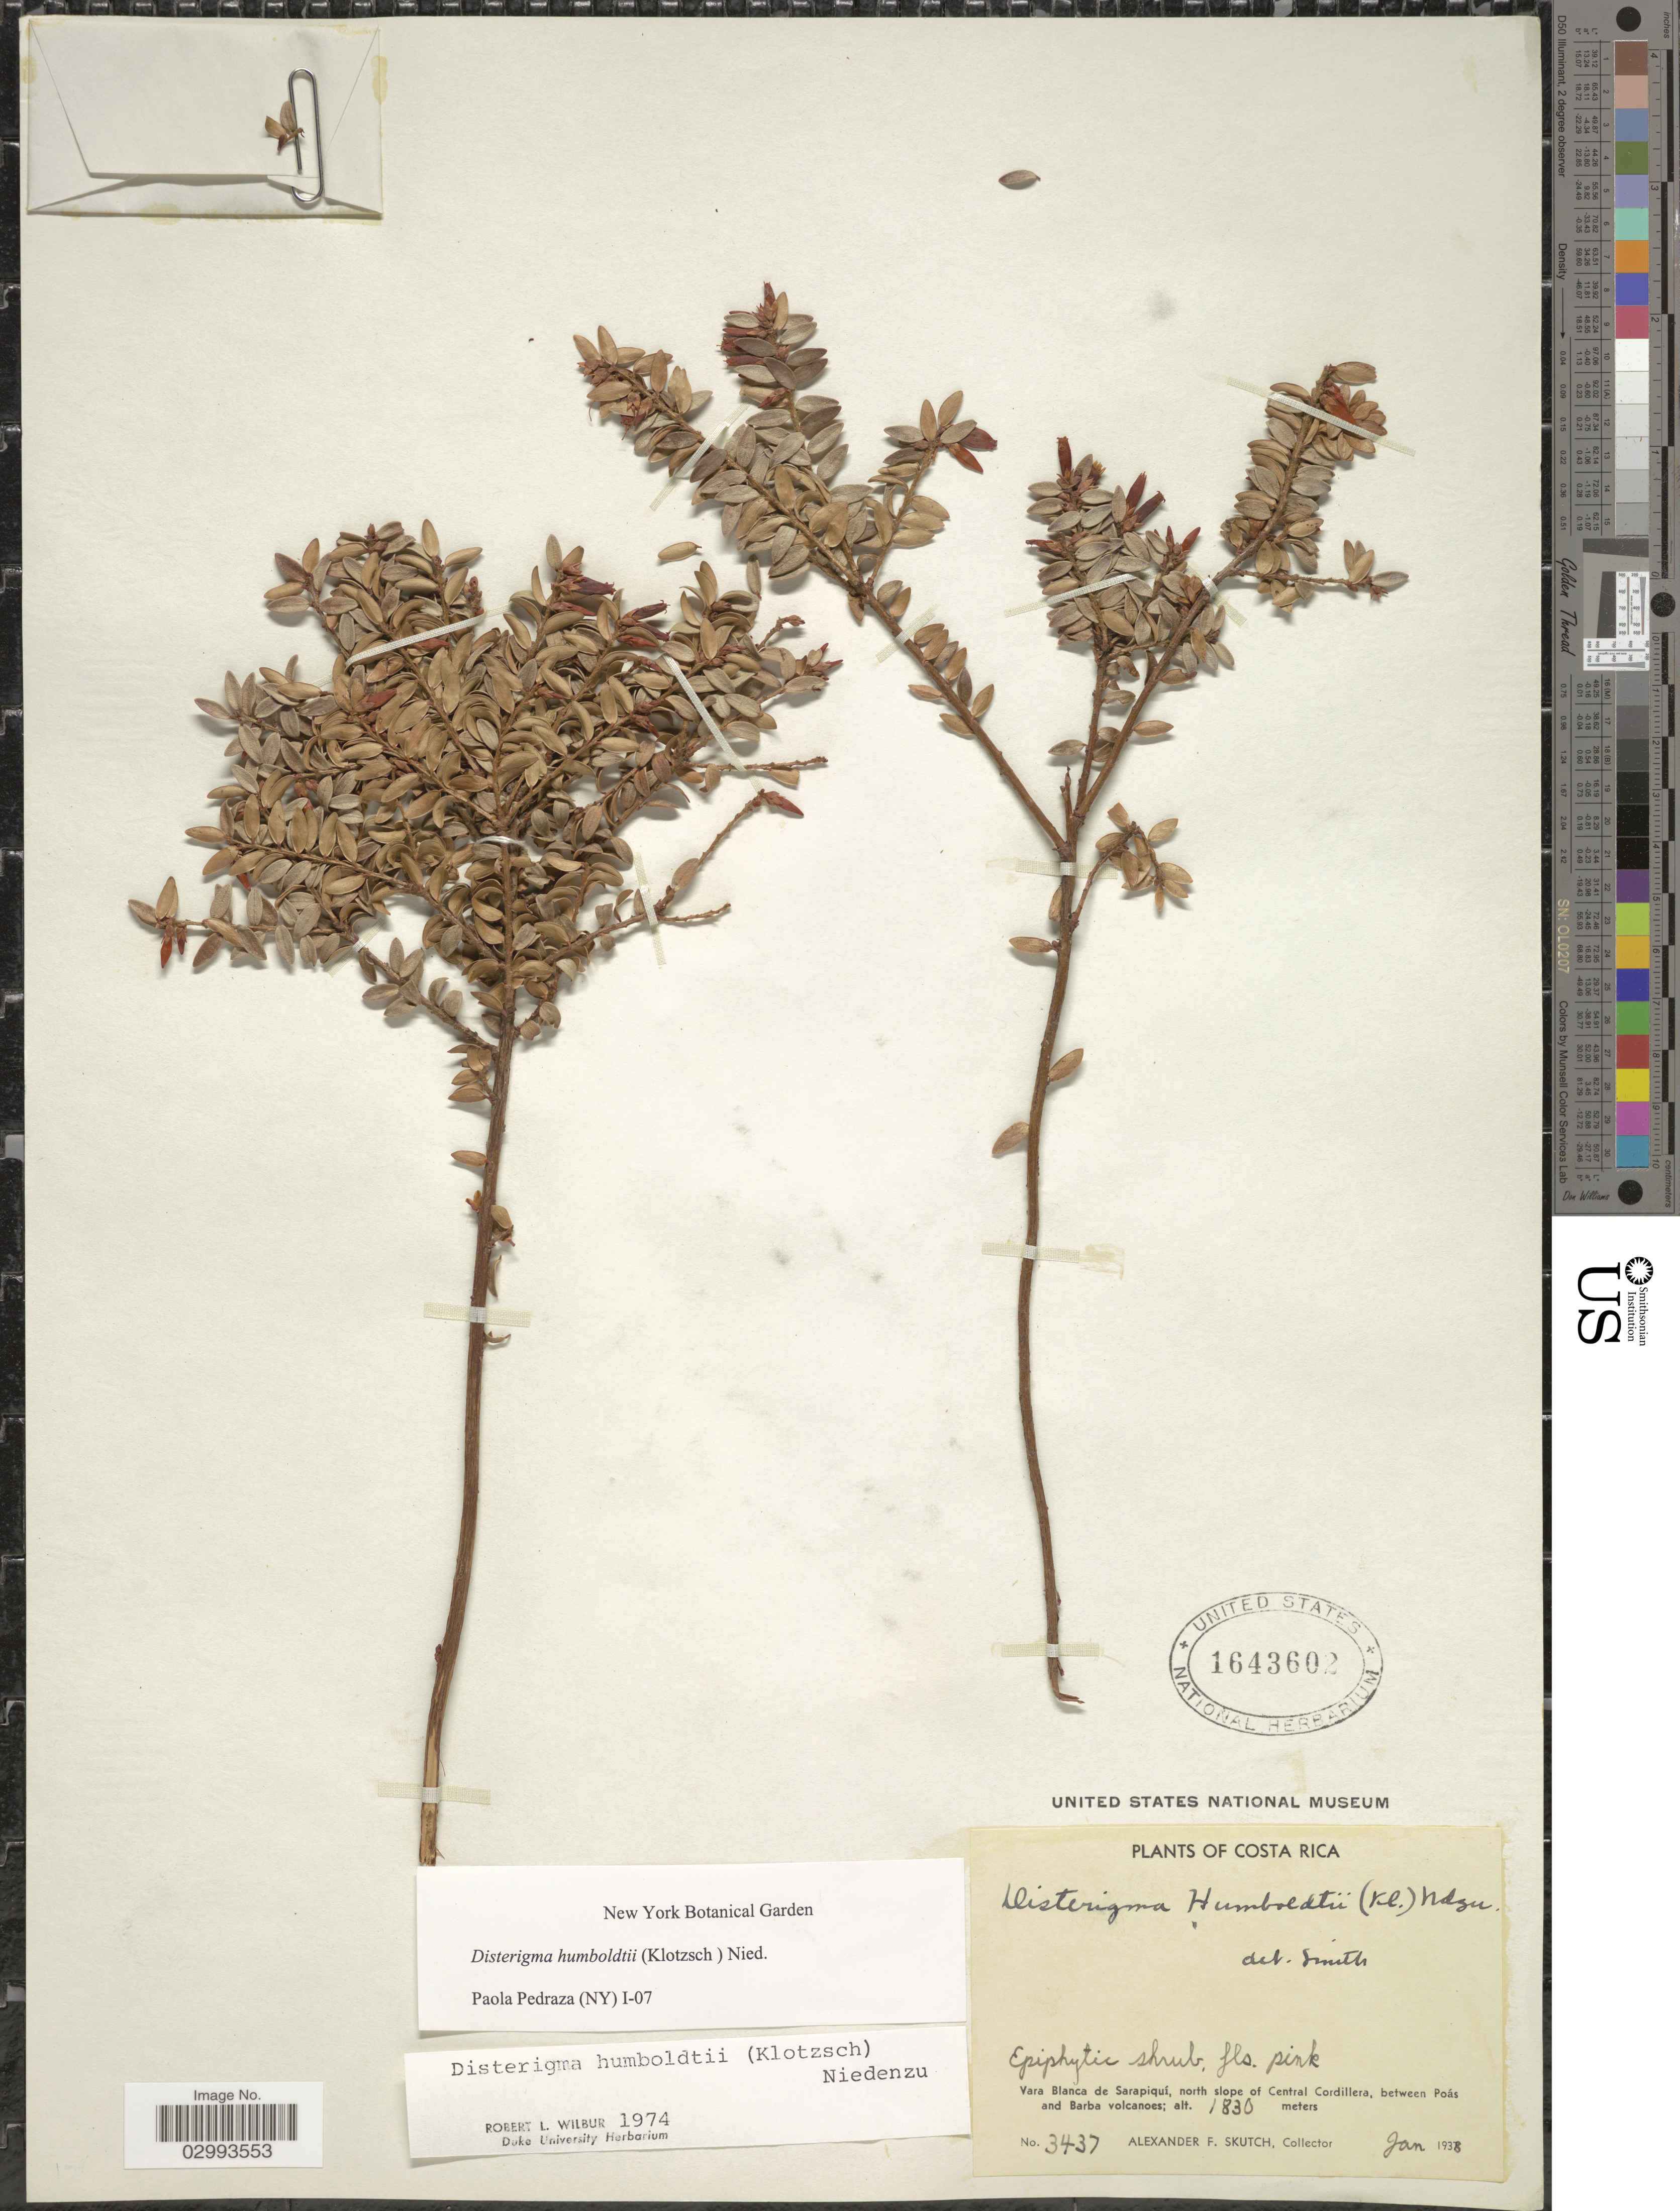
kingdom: Plantae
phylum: Tracheophyta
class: Magnoliopsida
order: Ericales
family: Ericaceae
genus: Disterigma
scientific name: Disterigma humboldtii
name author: (Klotzsch) Nied.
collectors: A. F. Skutch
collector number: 3437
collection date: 1938-01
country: Costa Rica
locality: Vara Blanca de Sarapiquí, north slope of Central Cordillera, between Poás and Barba volcanoes.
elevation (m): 1830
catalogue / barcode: US 1643602